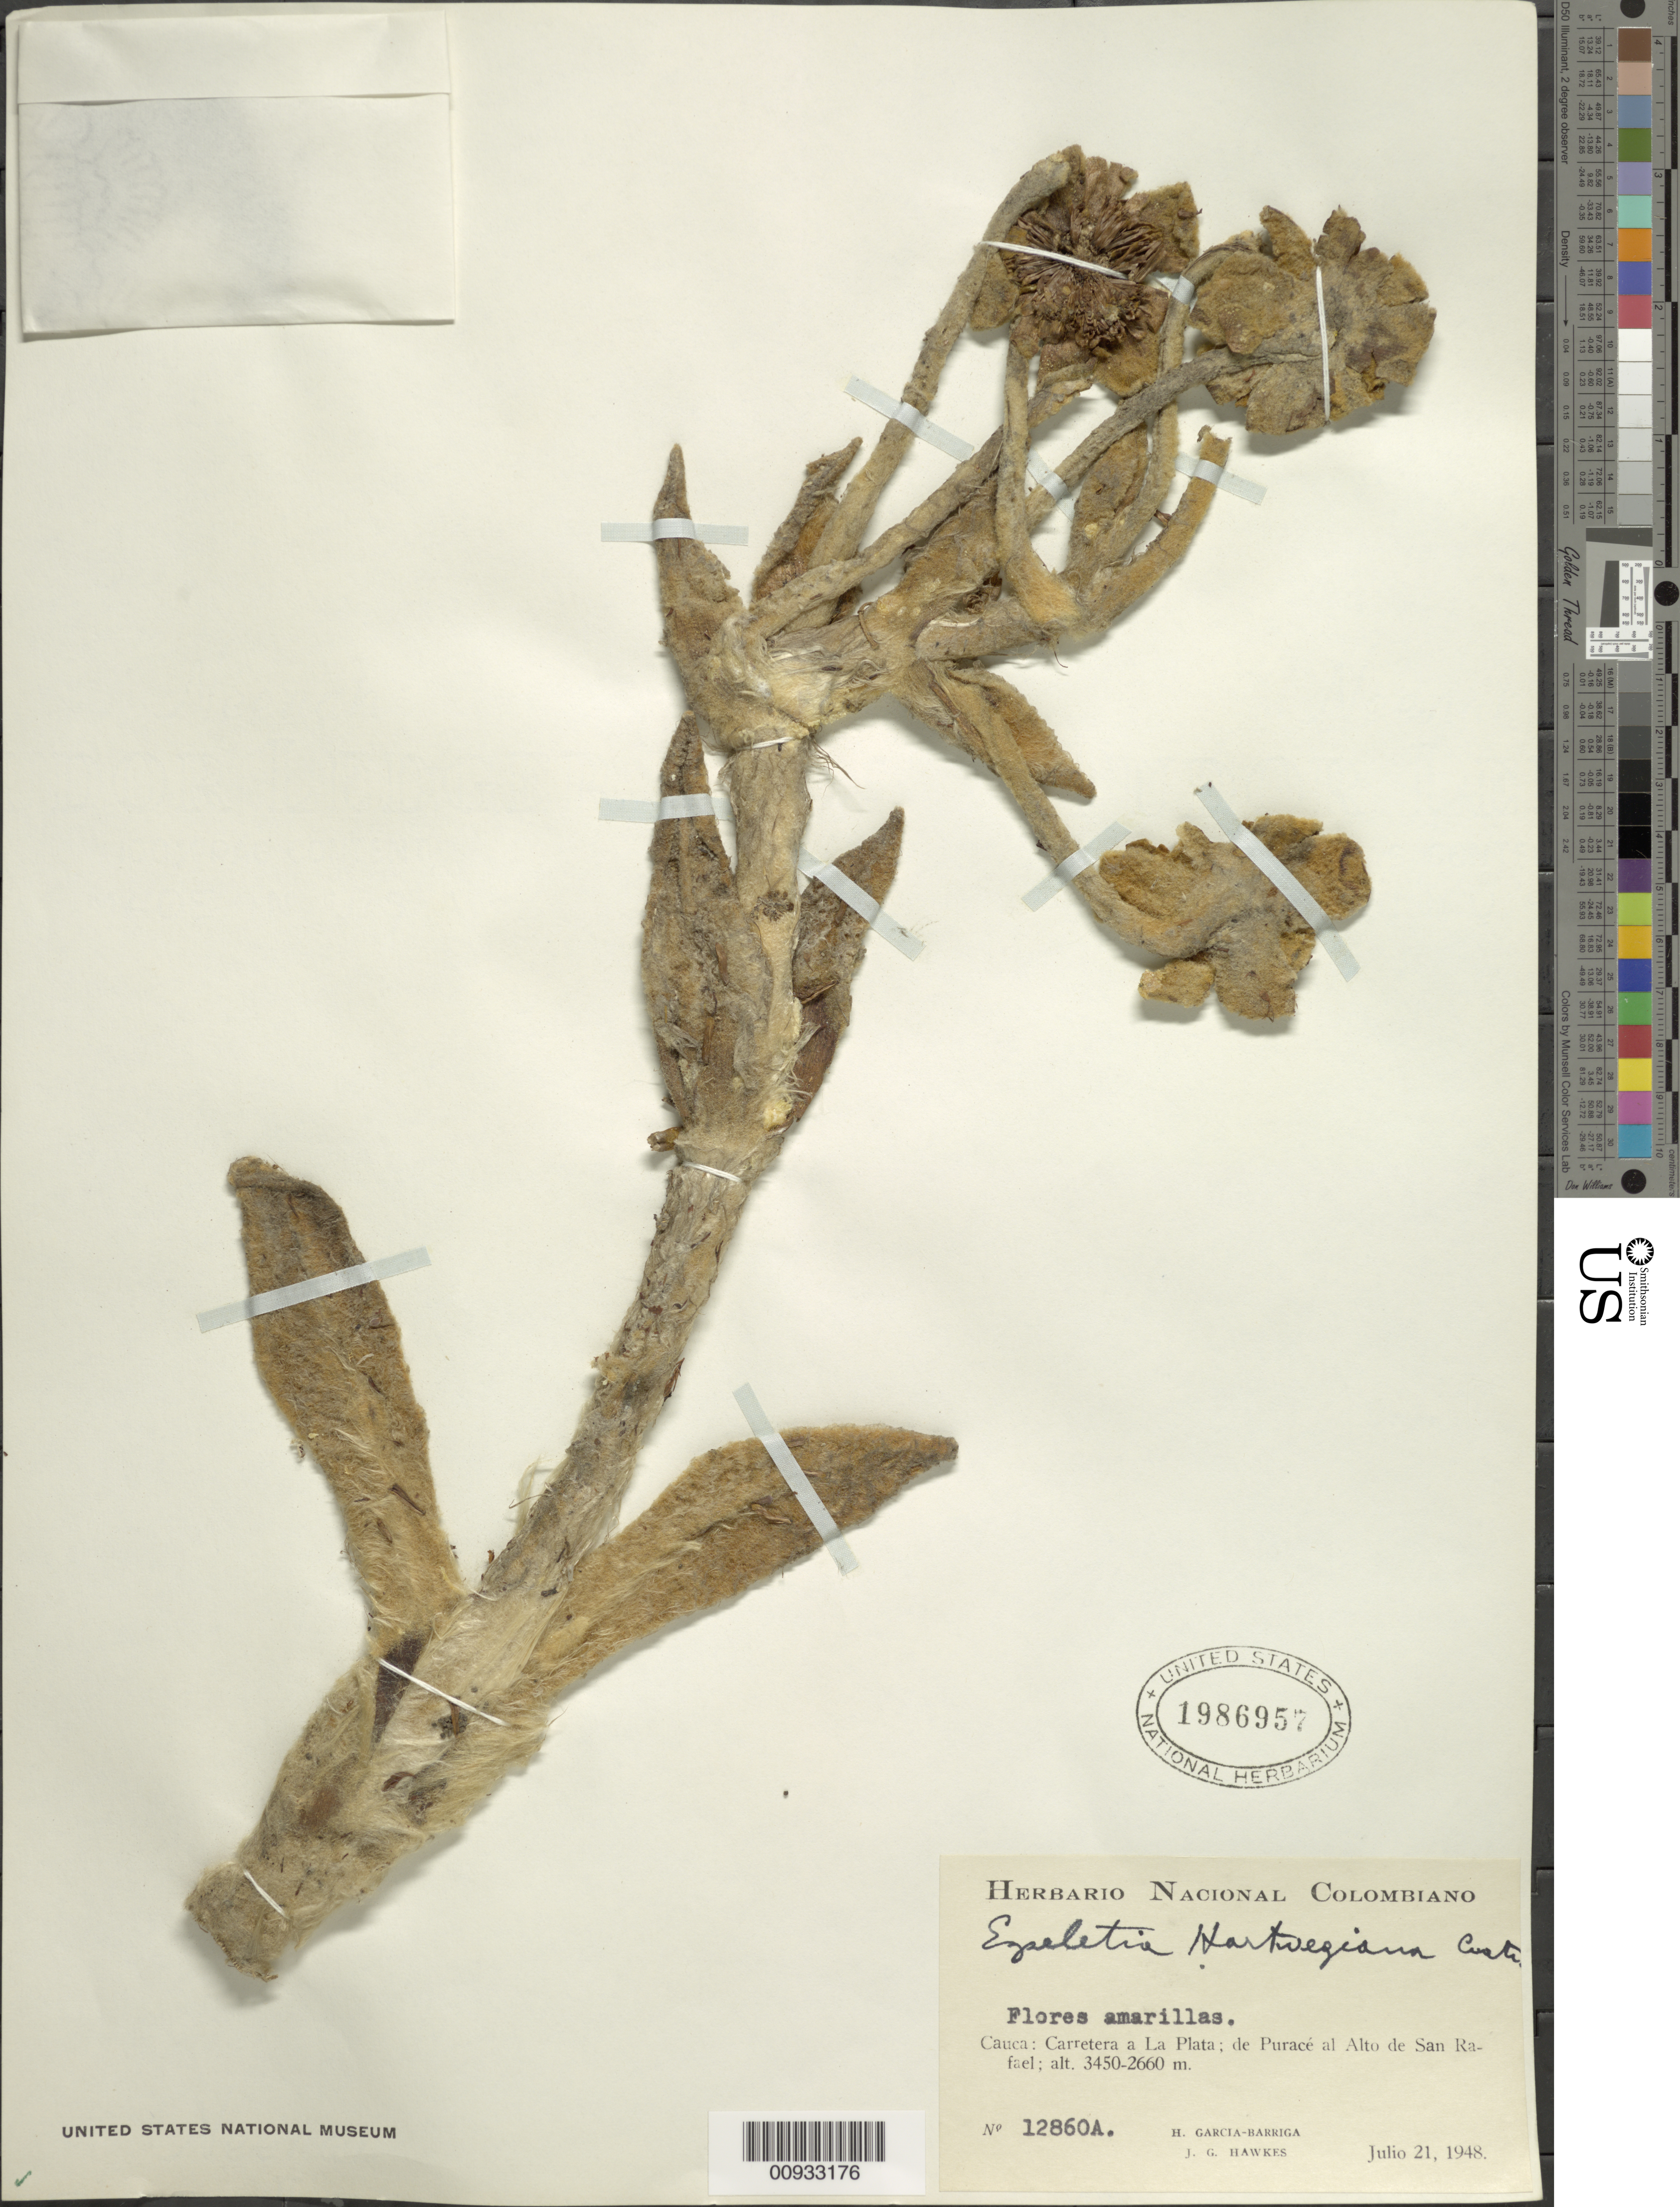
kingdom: Plantae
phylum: Tracheophyta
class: Magnoliopsida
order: Asterales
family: Asteraceae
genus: Espeletia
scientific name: Espeletia hartwegiana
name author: Sch. Bip. ex Cuatrec.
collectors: H. García Barriga & J. Hawkes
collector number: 12860A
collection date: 1948-07-21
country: Colombia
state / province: Cauca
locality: Carretera a La Plata; de Purace al Alto de San Rafael.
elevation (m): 2660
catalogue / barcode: US 1986957